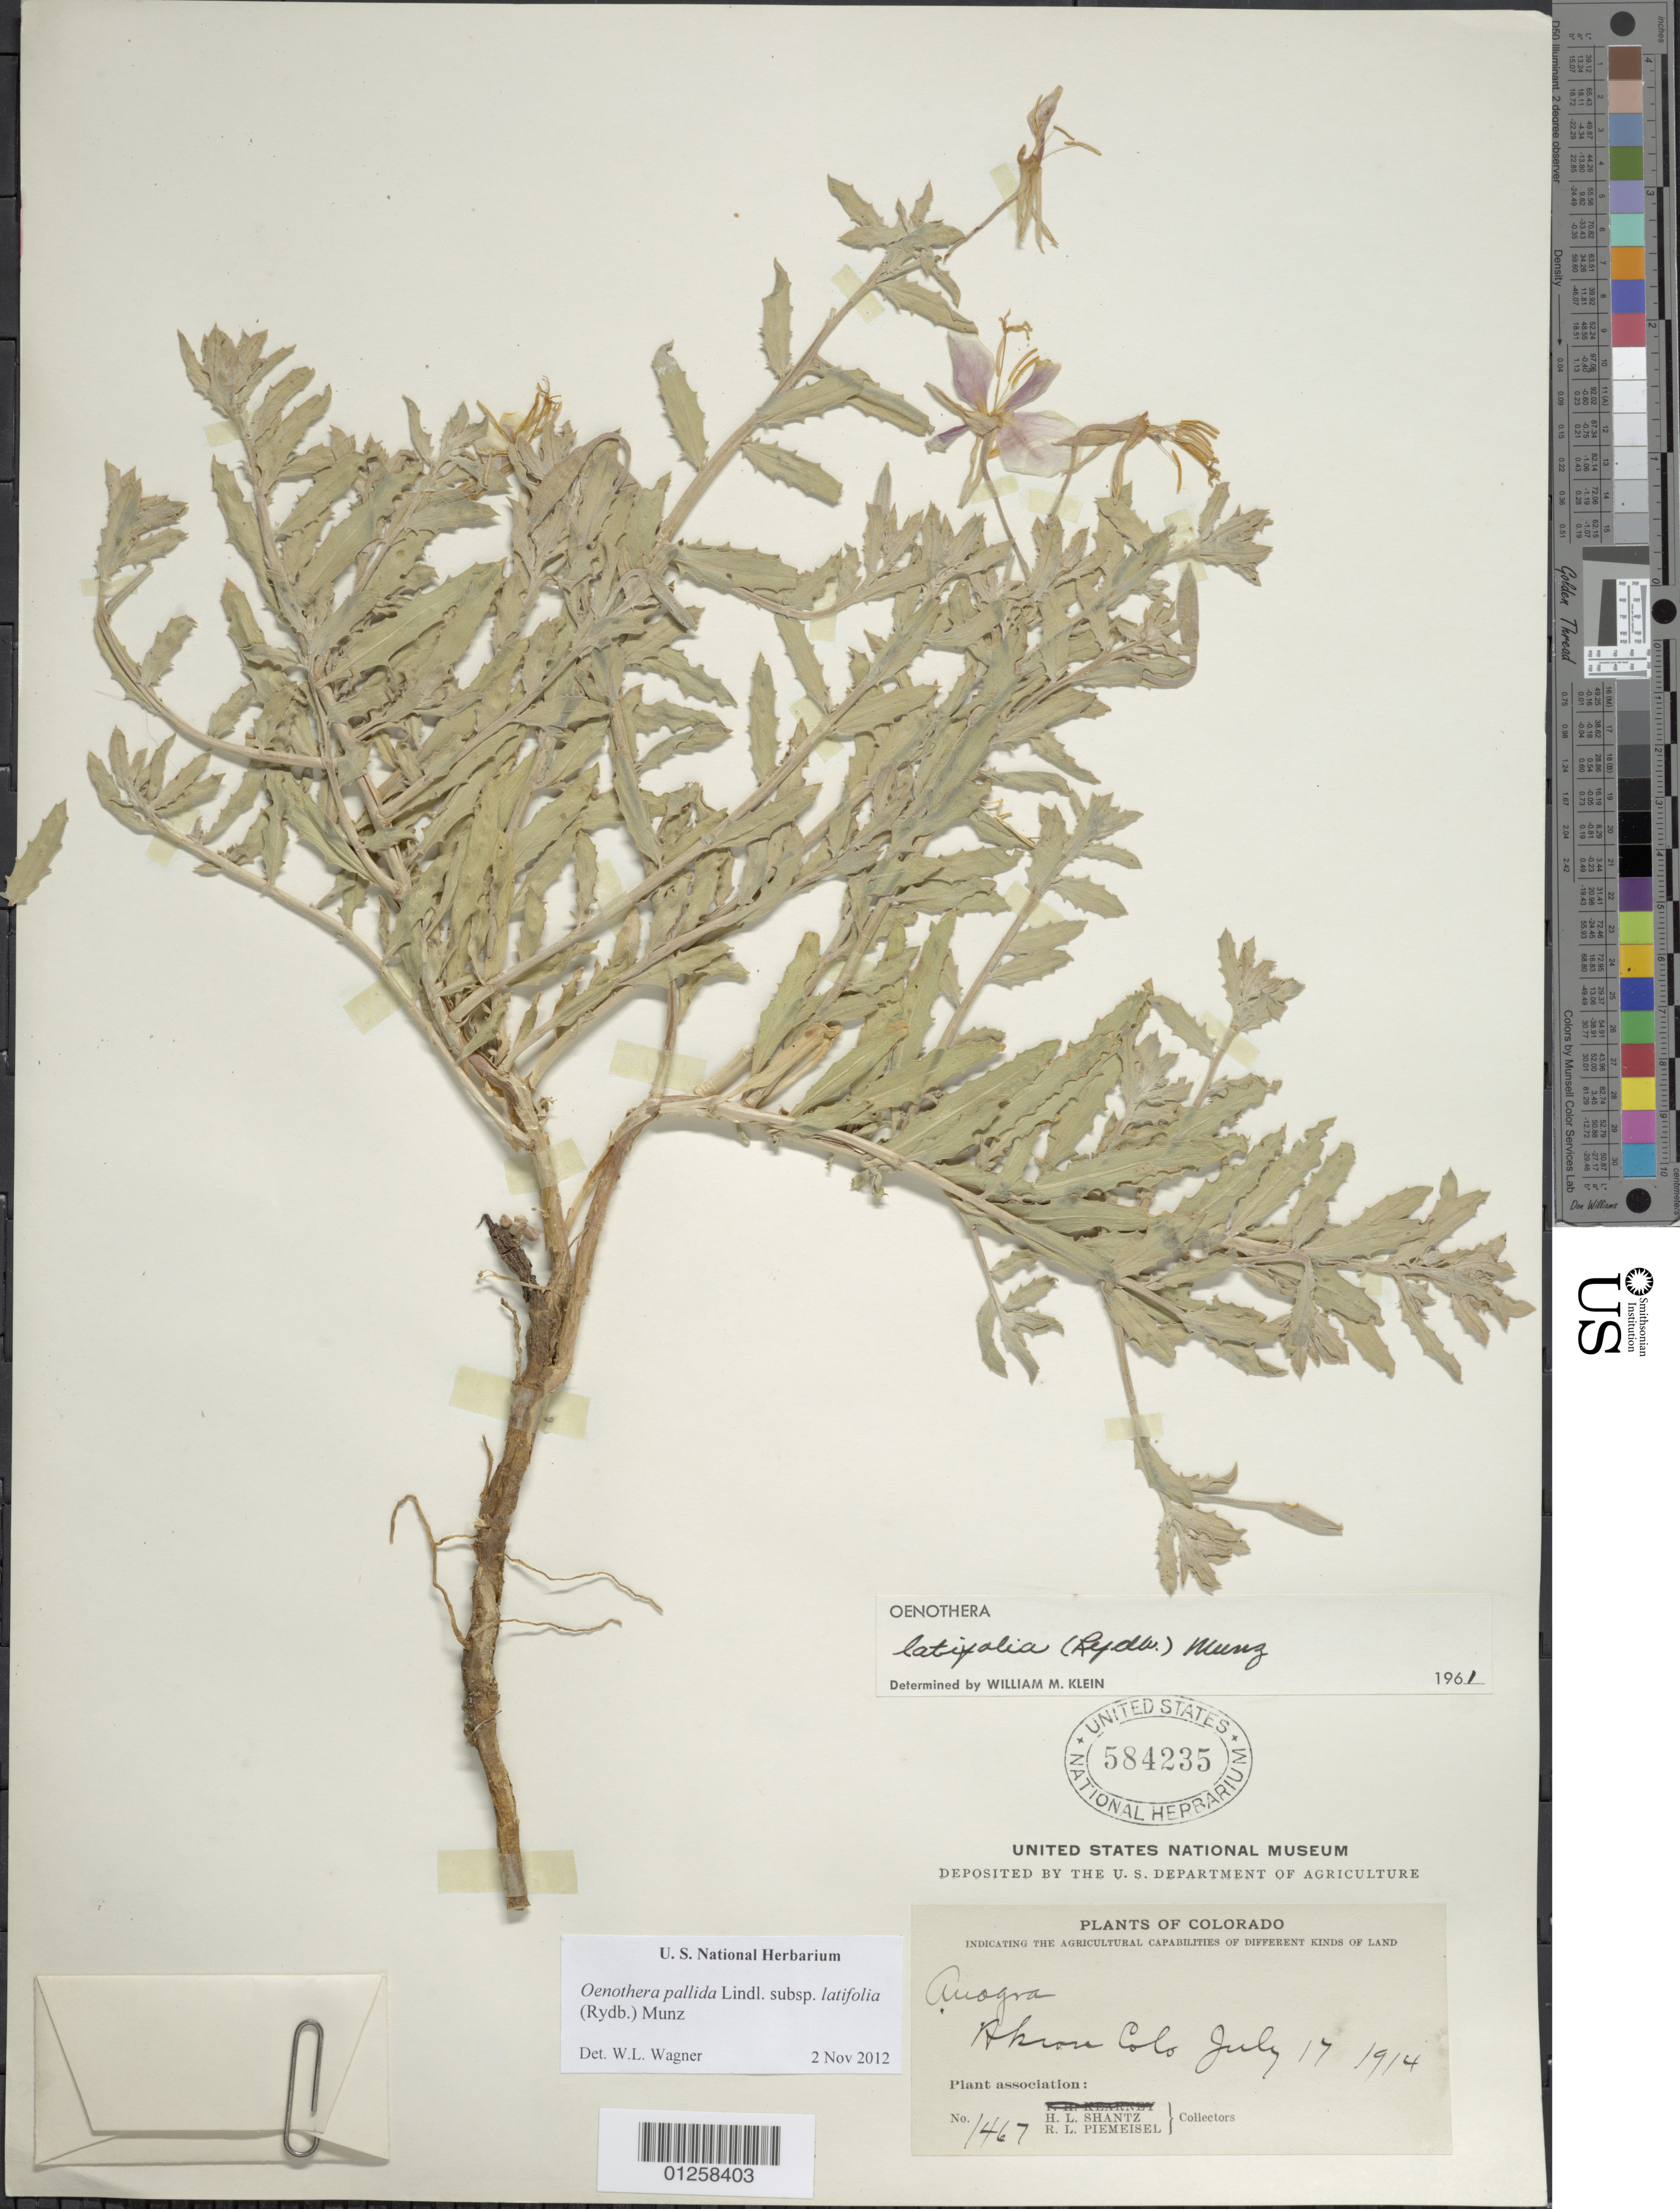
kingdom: Plantae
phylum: Tracheophyta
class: Magnoliopsida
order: Myrtales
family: Onagraceae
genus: Oenothera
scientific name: Oenothera pallida subsp. latifolia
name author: (Rydb.) Munz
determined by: Wagner, W. L., (BOT), Smithsonian Institution - National Museum of Natural History (UNITED STATES)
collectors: H. Shantz & R. Piemeisel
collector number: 1467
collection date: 1914-07-17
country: United States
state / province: Colorado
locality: Akron.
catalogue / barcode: US 584235